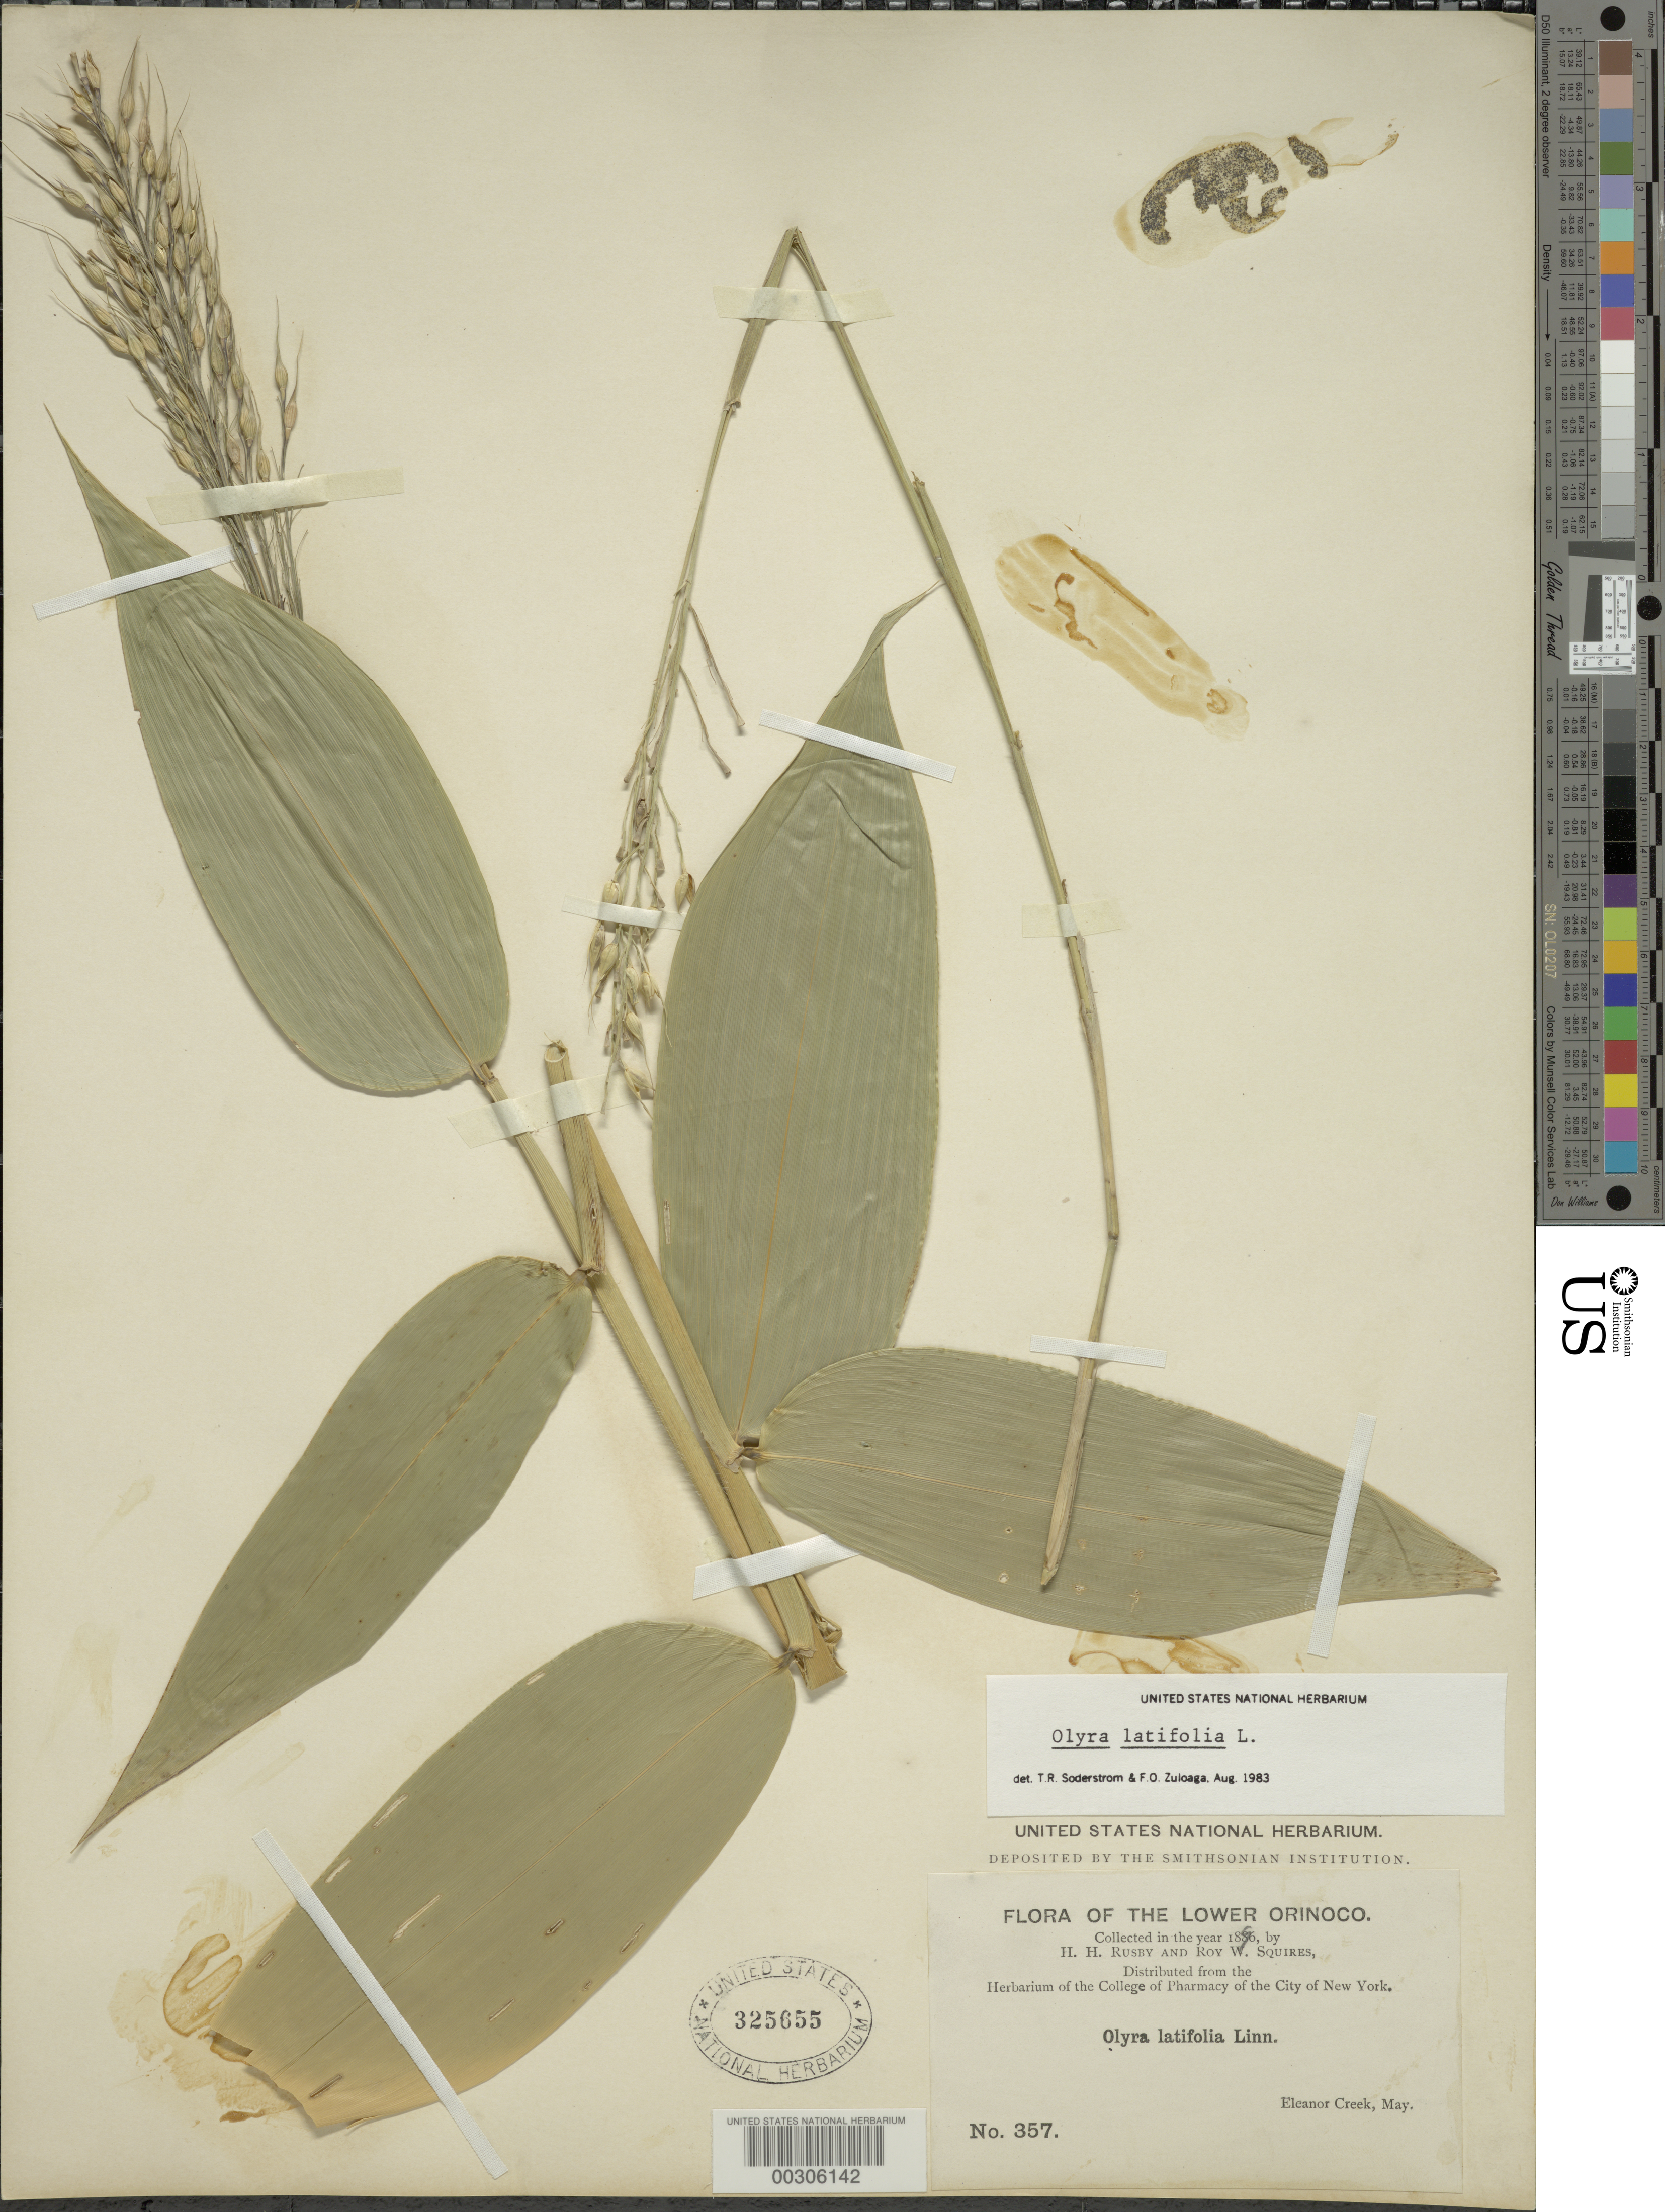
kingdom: Plantae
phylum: Tracheophyta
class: Liliopsida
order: Poales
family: Poaceae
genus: Olyra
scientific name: Olyra latifolia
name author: L.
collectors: H. H. Rusby & R. Squires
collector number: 357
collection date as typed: May 1896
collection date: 1896-05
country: Venezuela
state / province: Delta Amacuro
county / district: Antonio Díaz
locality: Lower Orinoco, Eleanor Creek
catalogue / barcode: US 325655